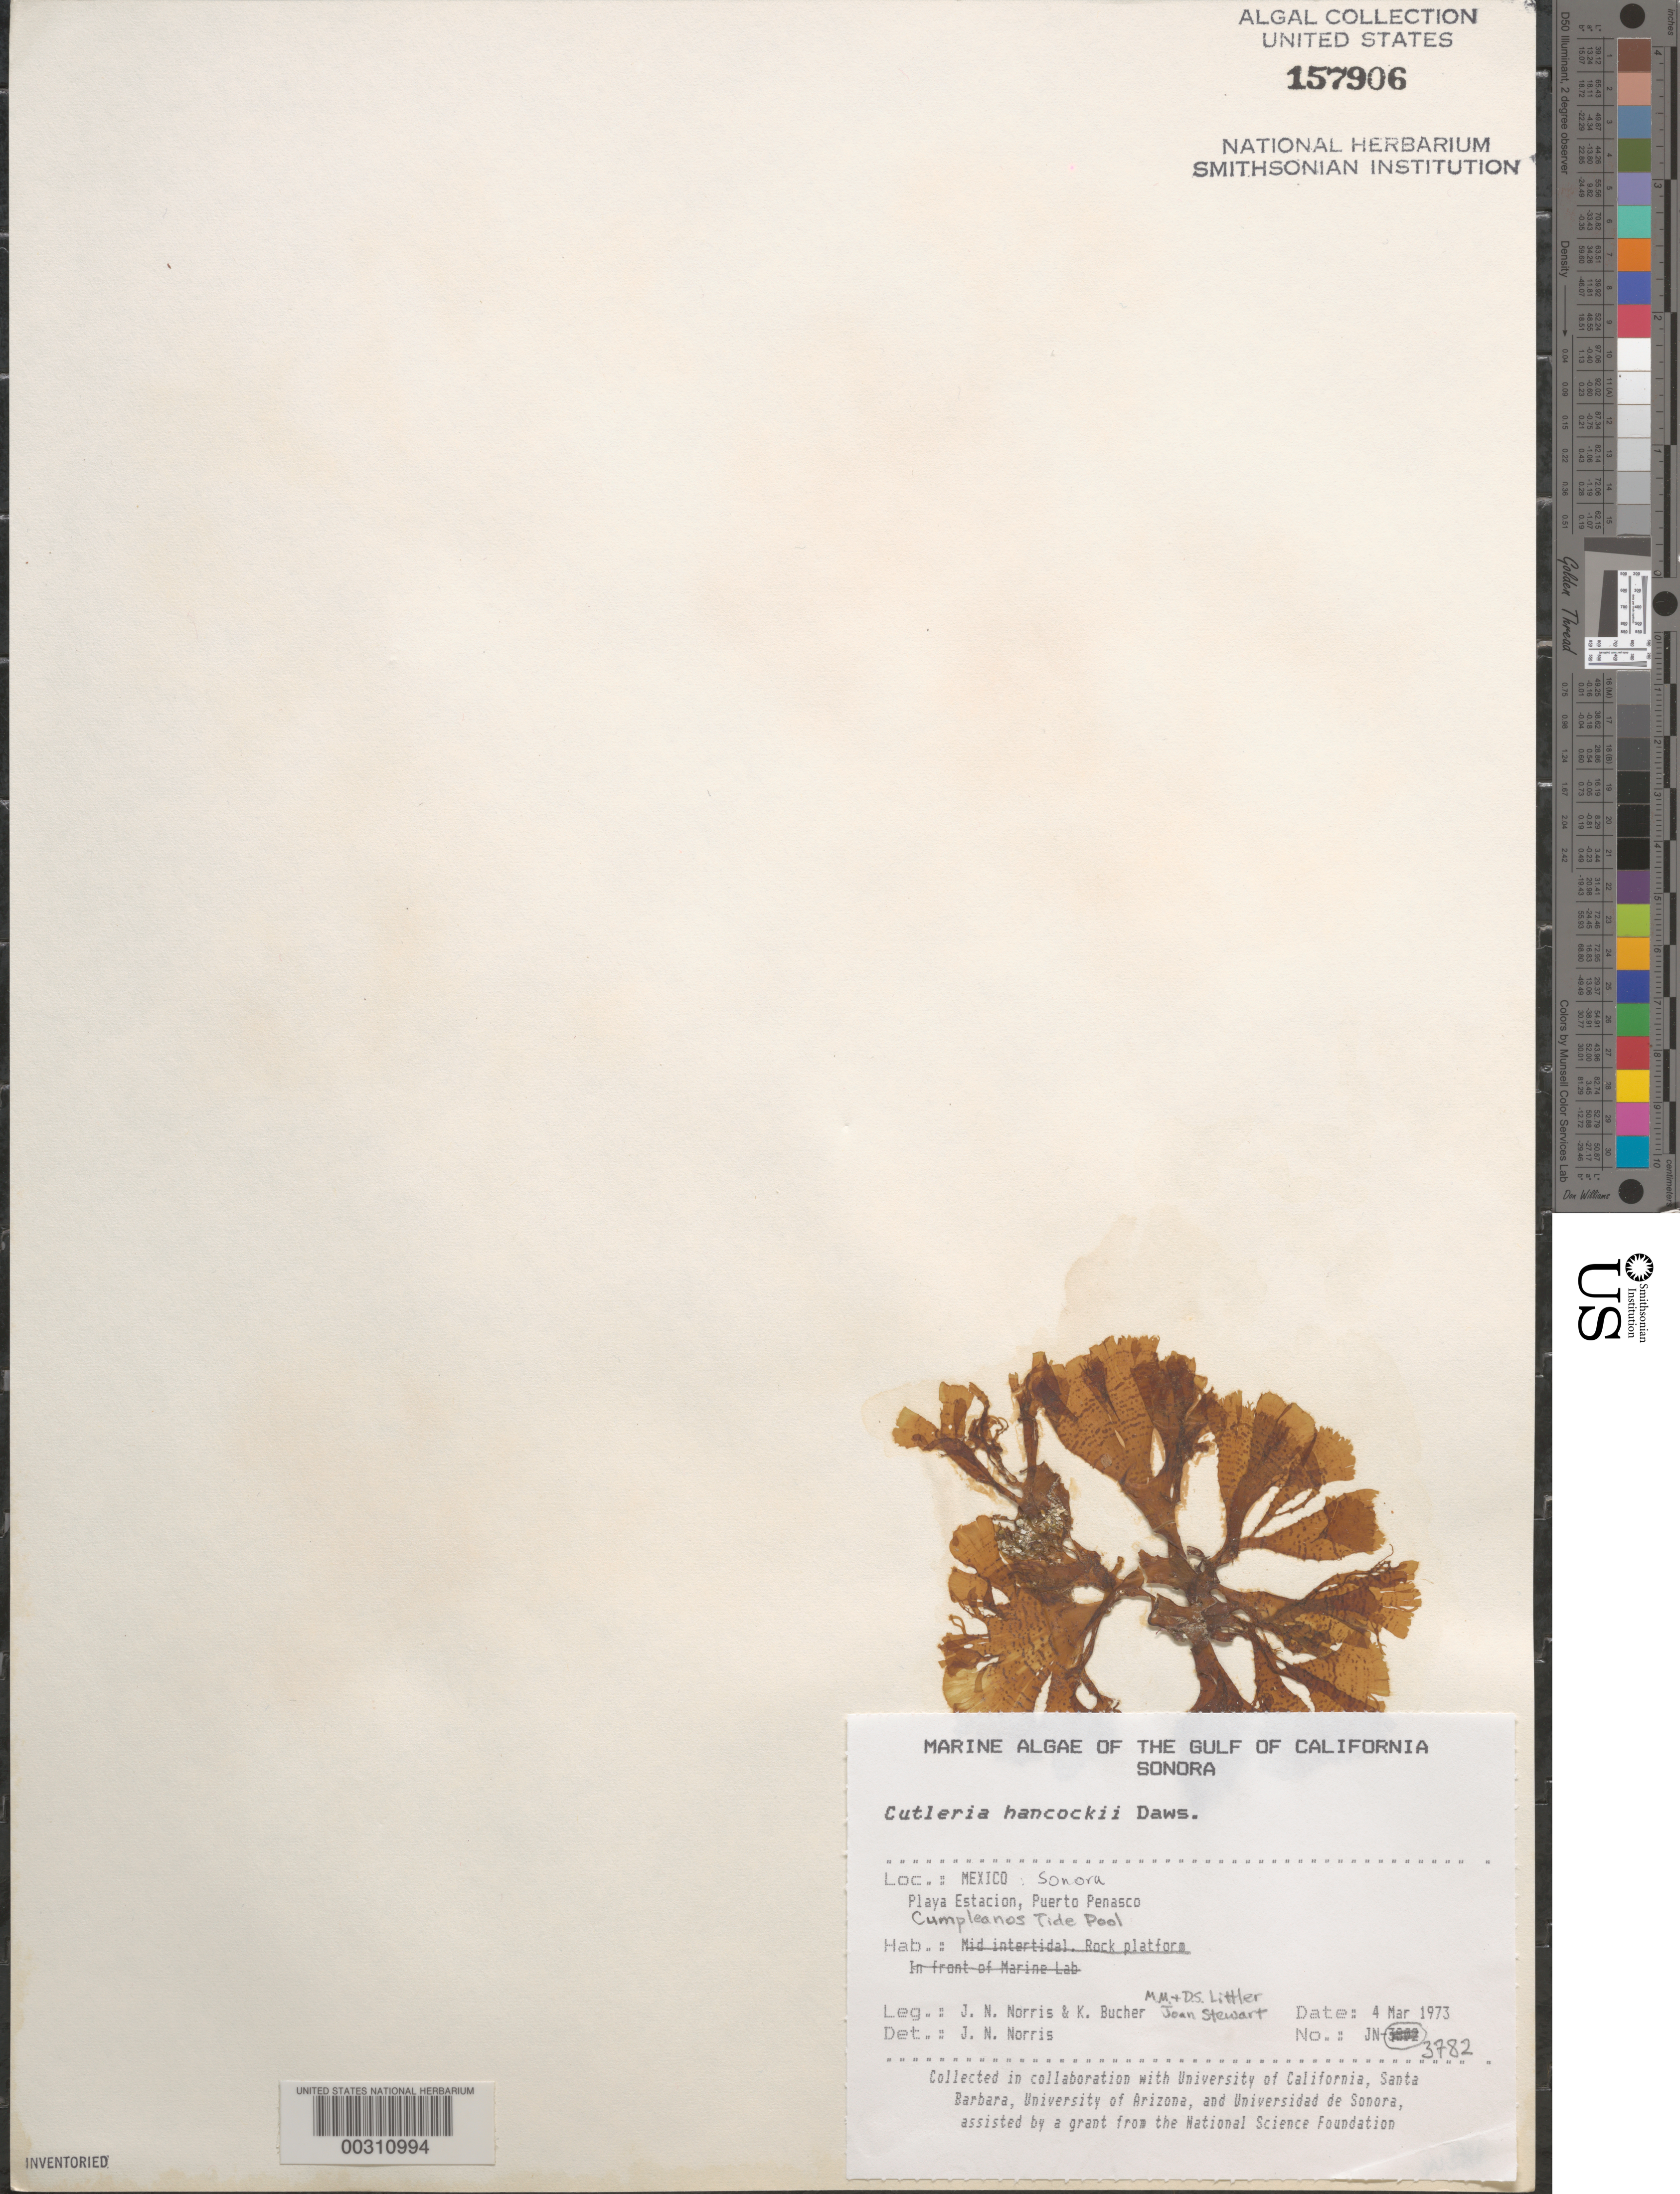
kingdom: Chromista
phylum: Ochrophyta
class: Phaeophyceae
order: Cutleriales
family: Cutleriaceae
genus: Cutleria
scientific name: Cutleria hancockii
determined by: Norris, James N.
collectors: J. N. Norris, K. E. Bucher, M. M. Littler, D. S. Littler & J. Stewart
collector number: JN-3782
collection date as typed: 04 Mar 1973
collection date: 1973-03-04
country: Mexico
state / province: Sonora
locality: Playa Estacion, Puerto Penasco, Cumpleanos tide pool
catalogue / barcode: US 157906